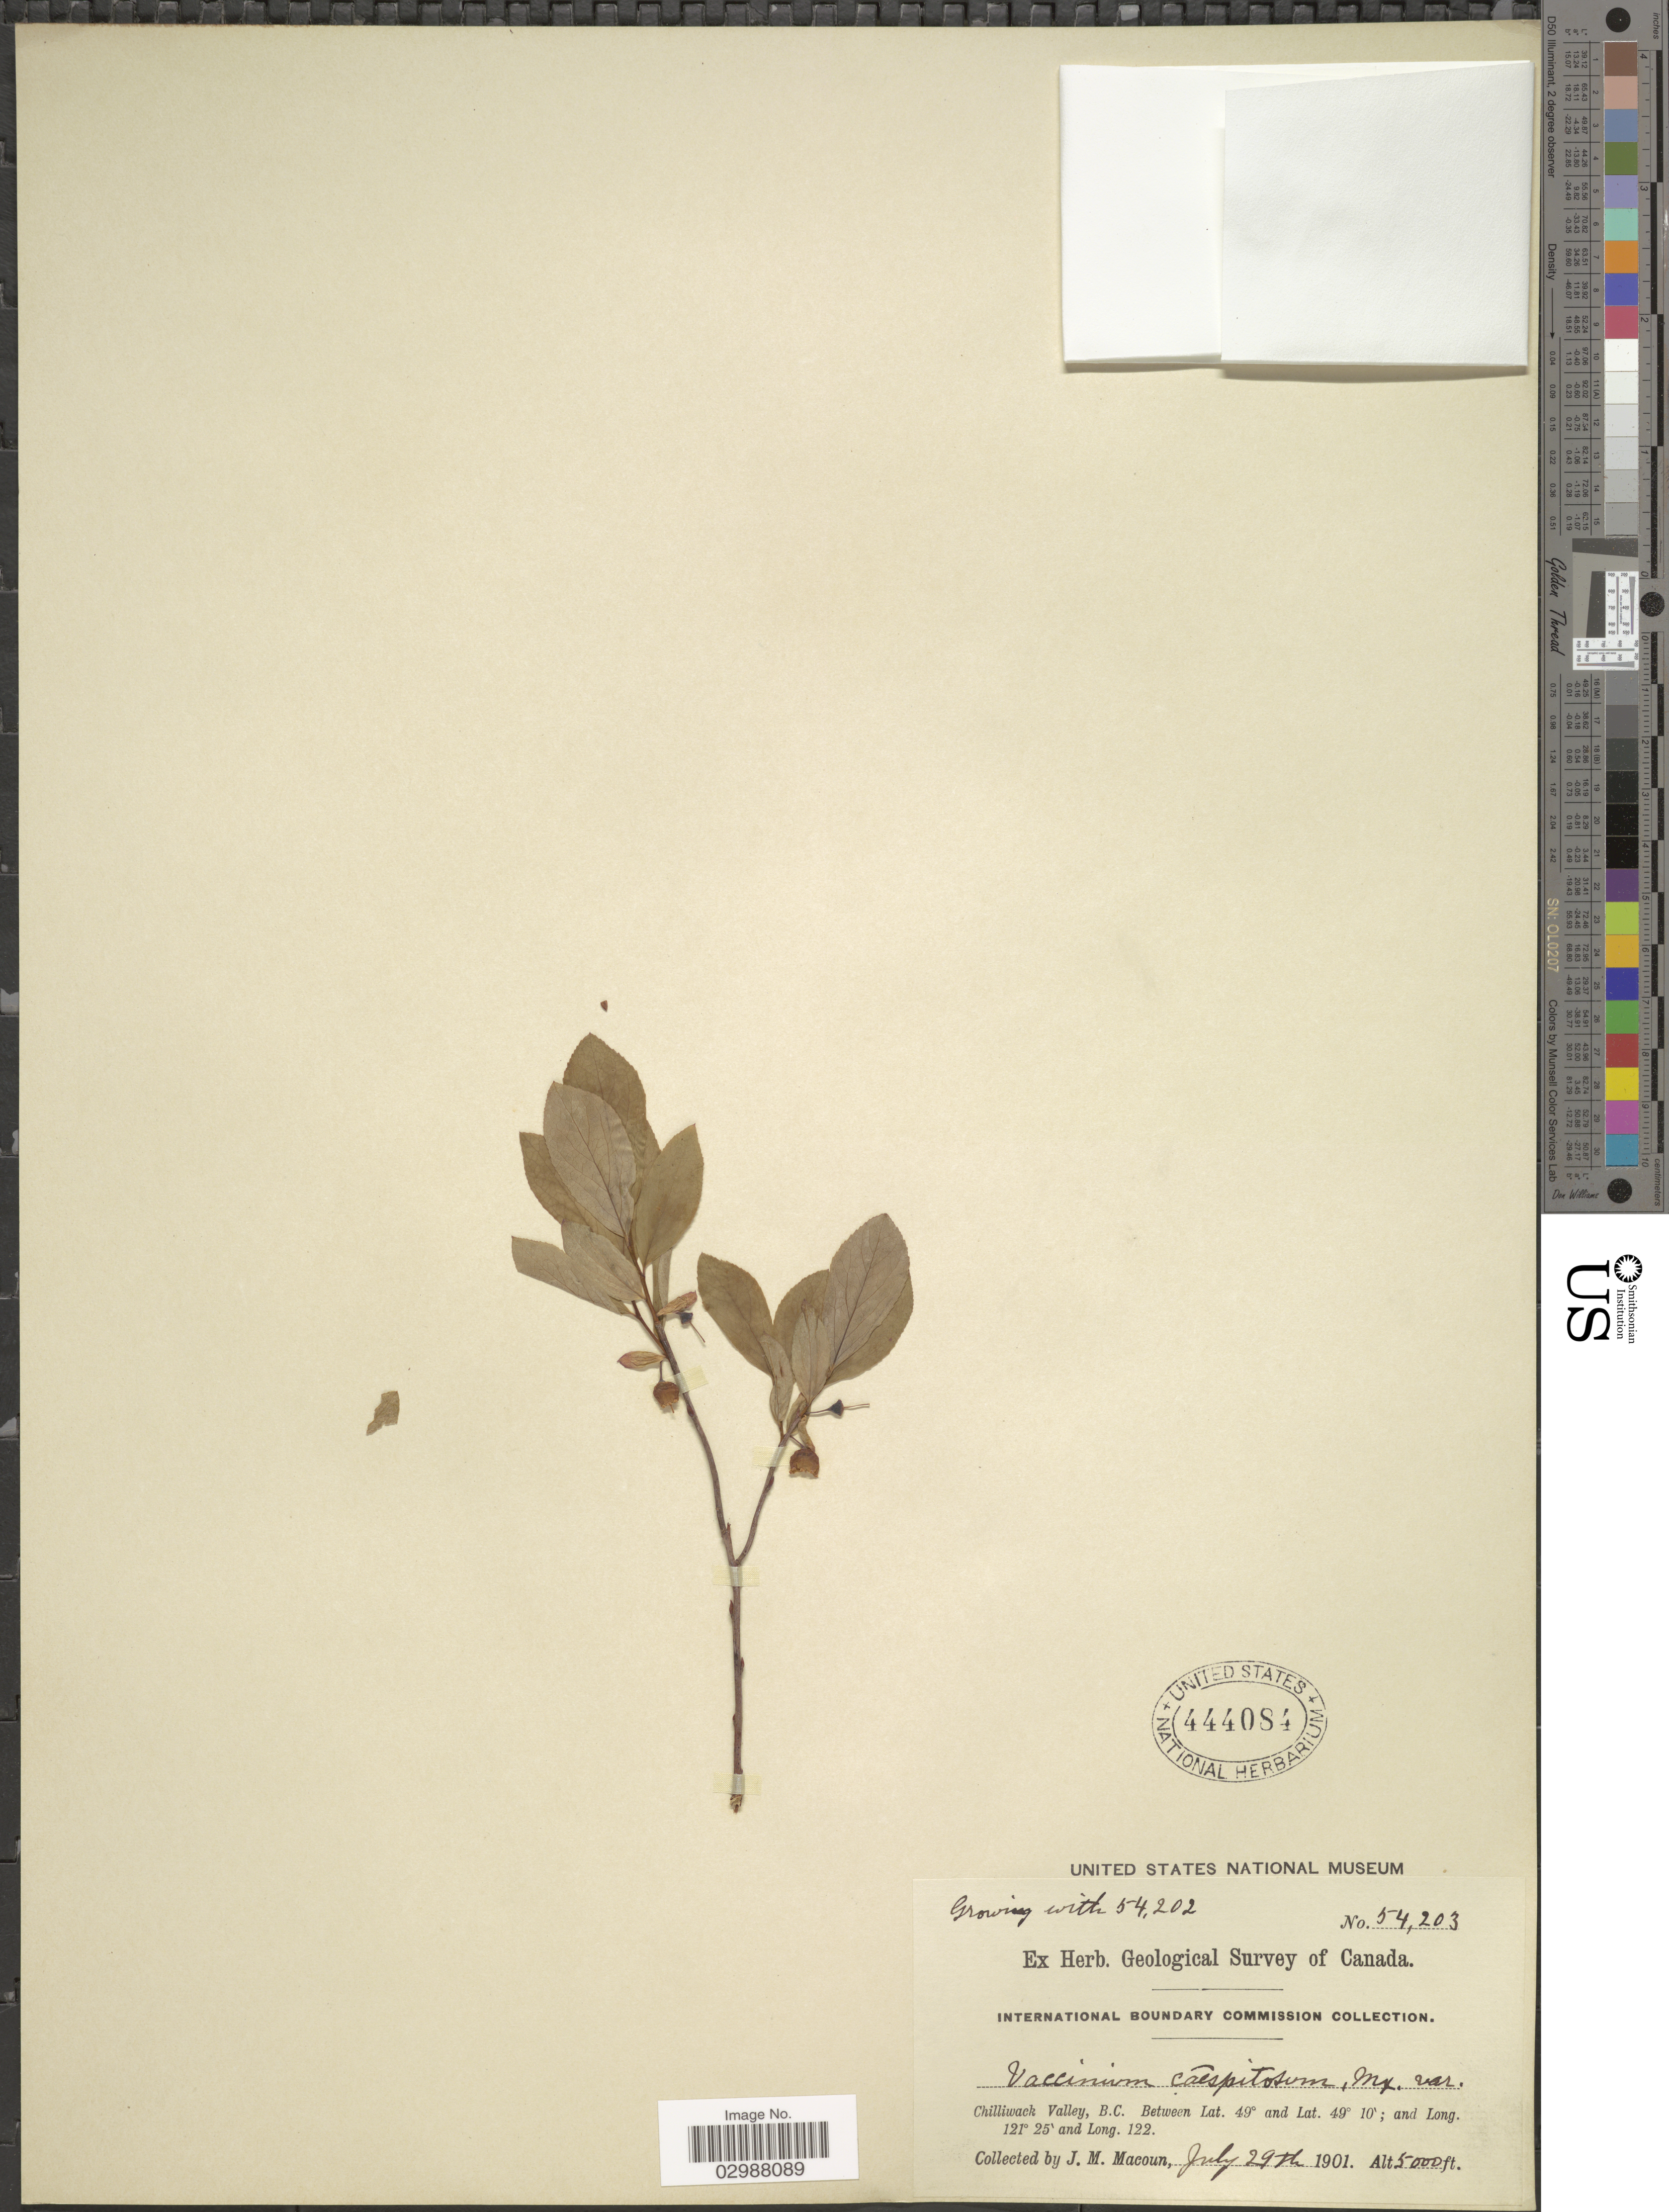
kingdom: Plantae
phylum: Tracheophyta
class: Magnoliopsida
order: Ericales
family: Ericaceae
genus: Vaccinium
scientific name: Vaccinium deliciosum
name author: Piper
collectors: J. M. Macoun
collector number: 54203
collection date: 1901-07-29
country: Canada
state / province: British Columbia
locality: Chilliwack Valley.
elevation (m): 1524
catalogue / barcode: US 444084